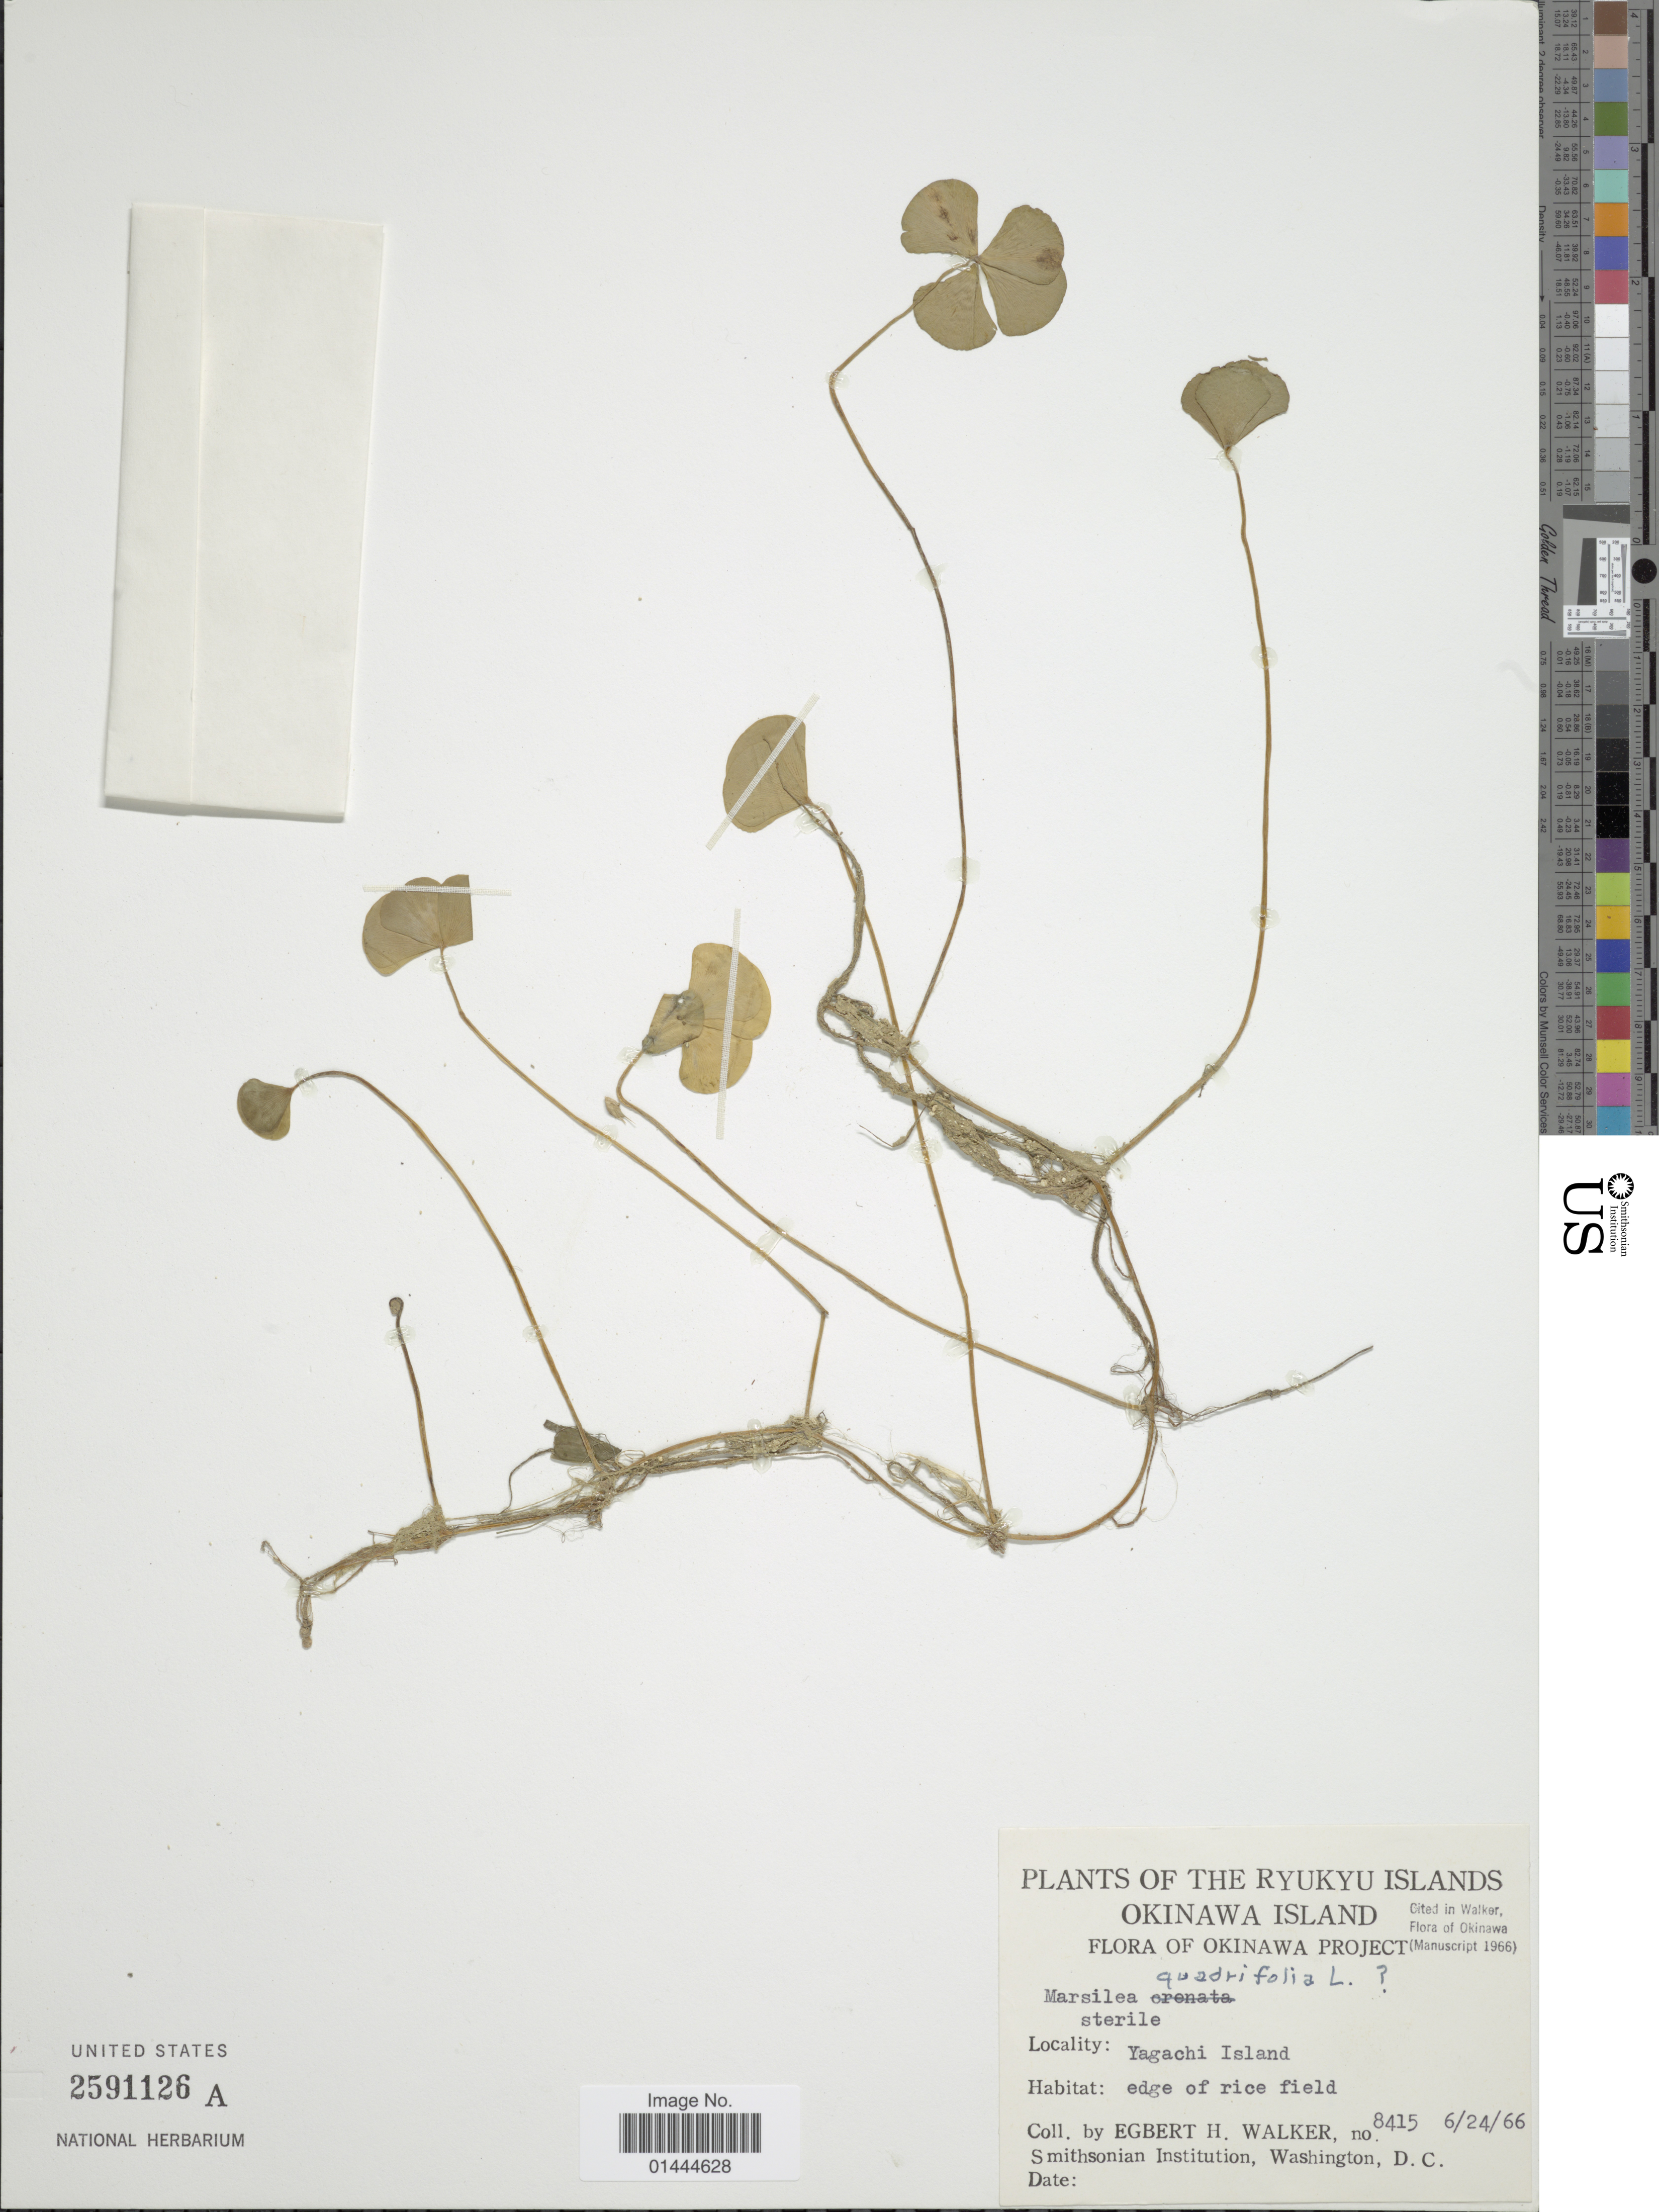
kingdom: Plantae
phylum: Tracheophyta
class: Polypodiopsida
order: Salviniales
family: Marsileaceae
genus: Marsilea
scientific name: Marsilea quadrifolia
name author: L.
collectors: E. H. Walker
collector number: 8415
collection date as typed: Transcribed d/m/y: 24/6/66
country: Japan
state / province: Okinawa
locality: Ryukyu Islands, Okinawa Project, Yagachi Island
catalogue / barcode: US 2591126A